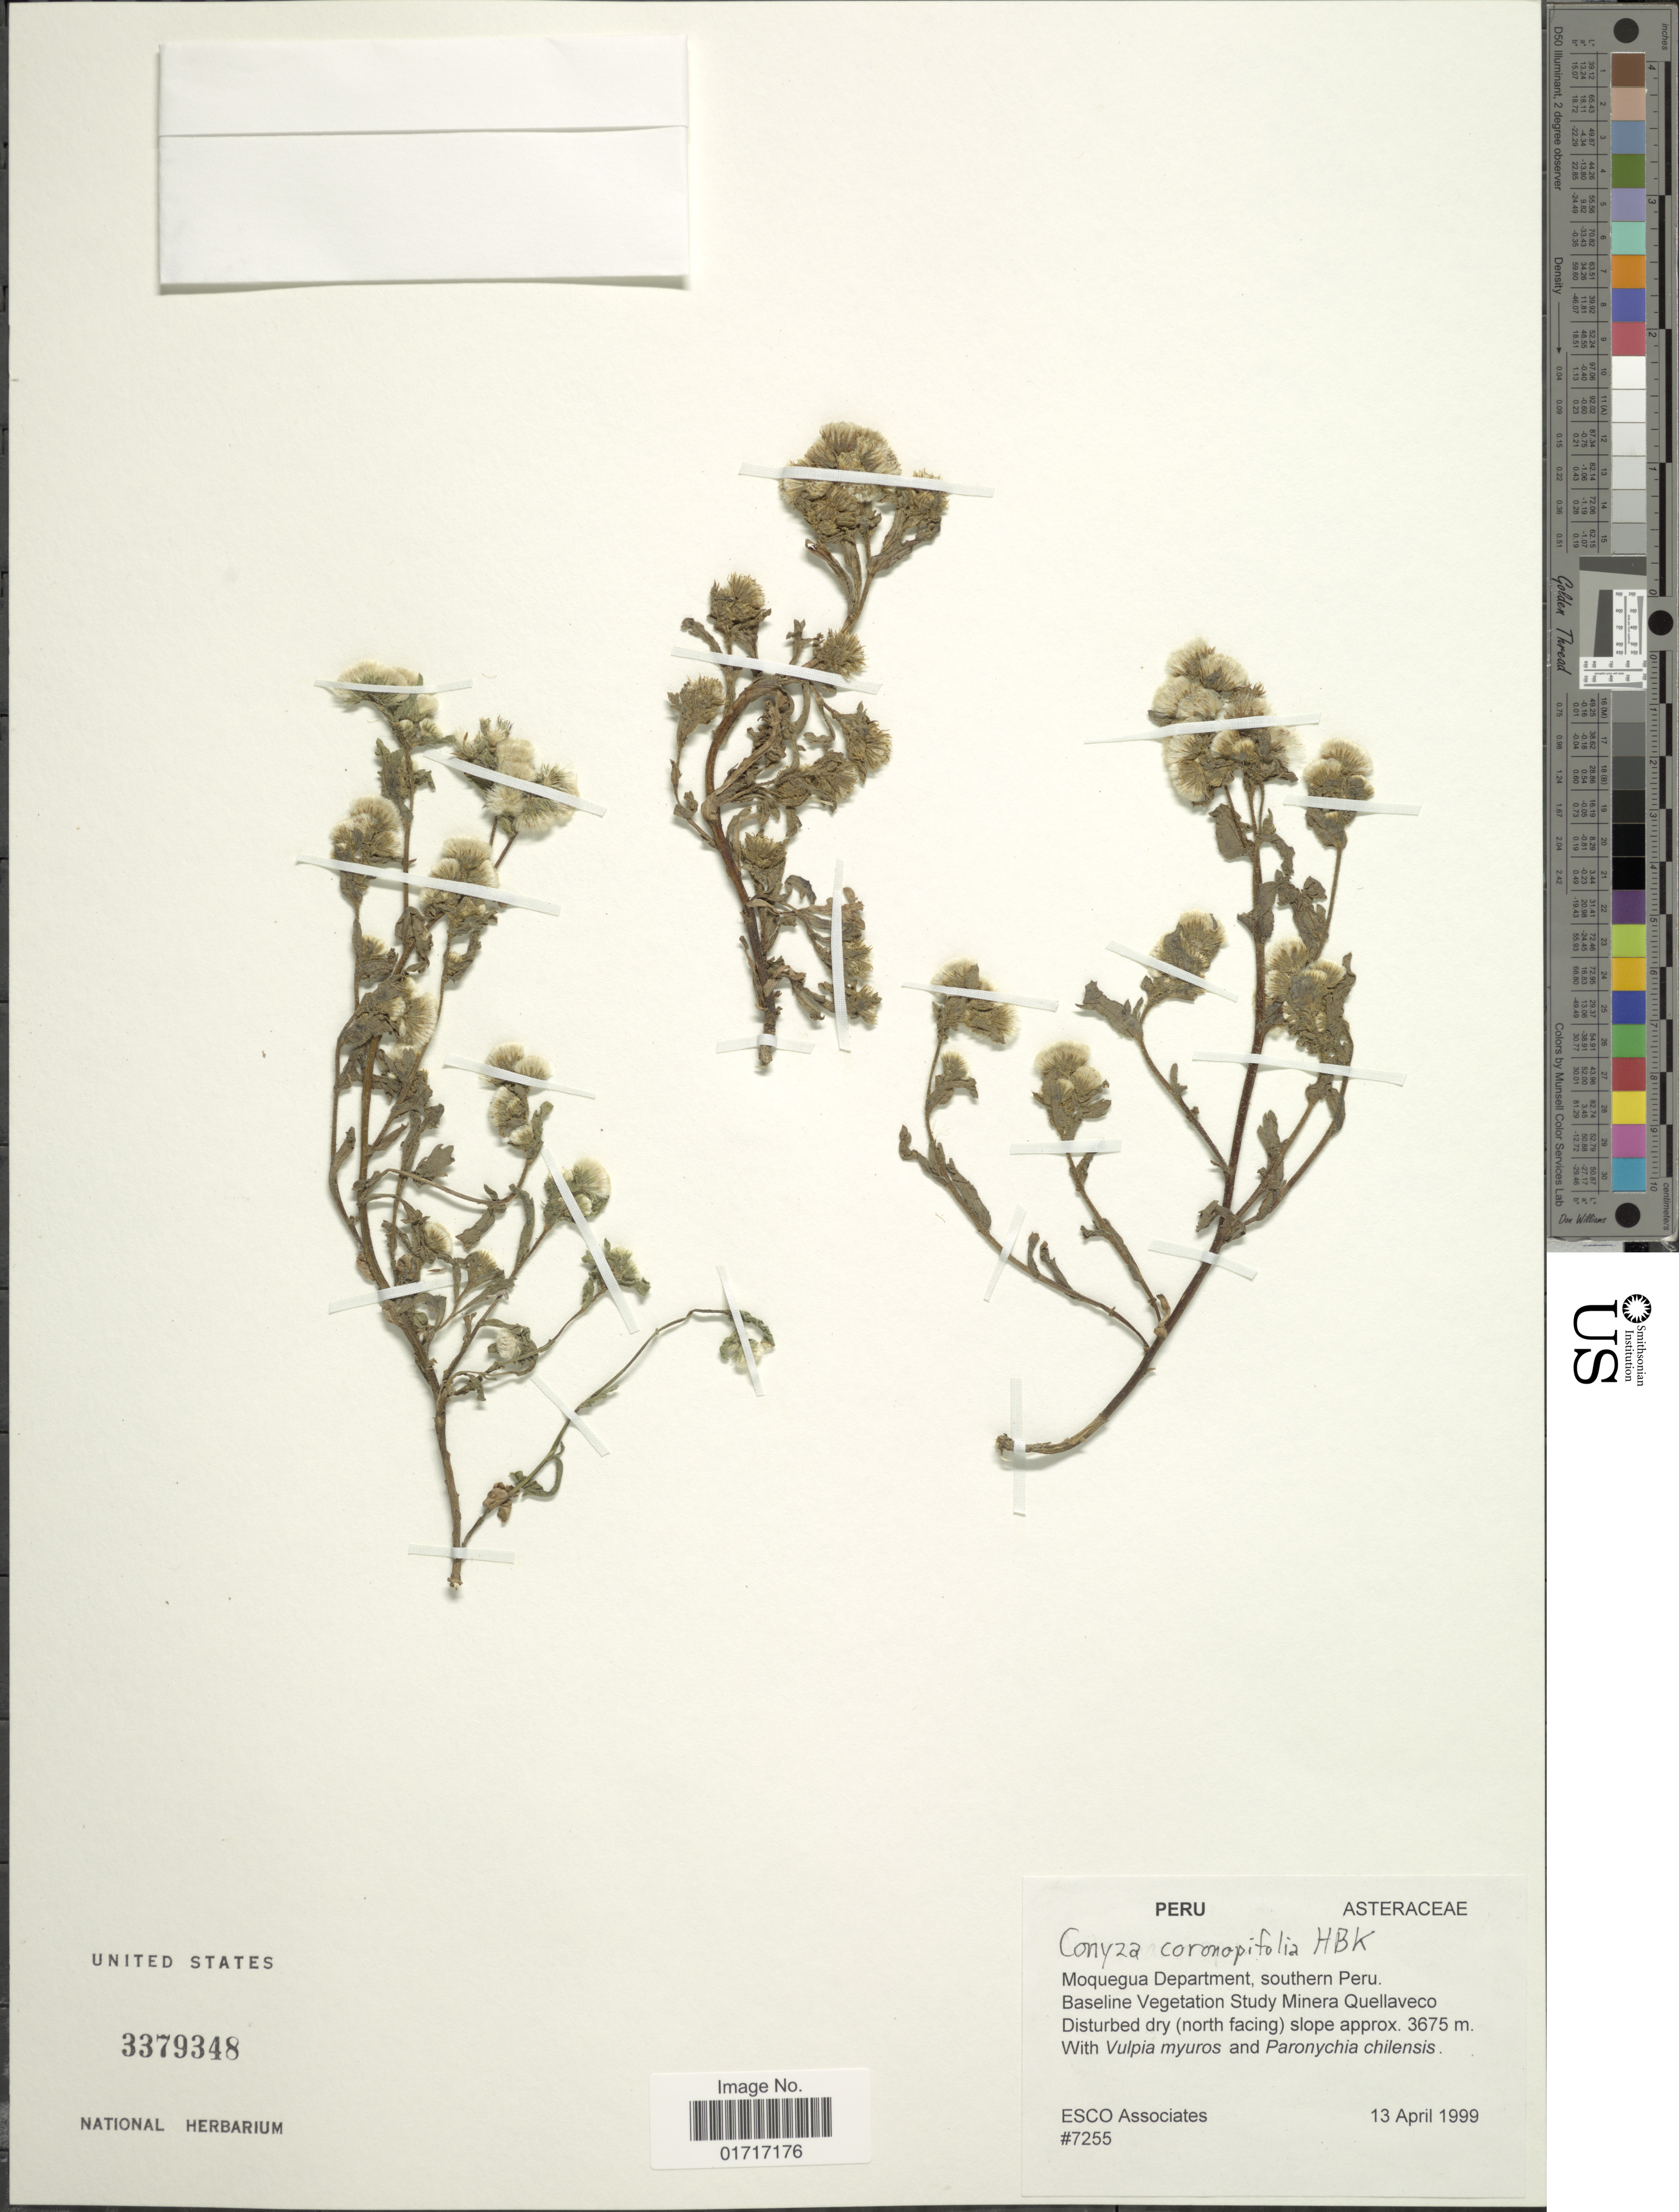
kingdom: Plantae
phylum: Tracheophyta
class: Magnoliopsida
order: Asterales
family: Asteraceae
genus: Conyza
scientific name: Conyza coronopifolia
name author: Kunth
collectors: ESCO Associates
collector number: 7255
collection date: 1999-04-13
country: Peru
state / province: Moquegua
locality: Moquegua Department, southern Peru, Baseline Vegetation Study Minera Quellaveco.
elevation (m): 3675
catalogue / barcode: US 3379348